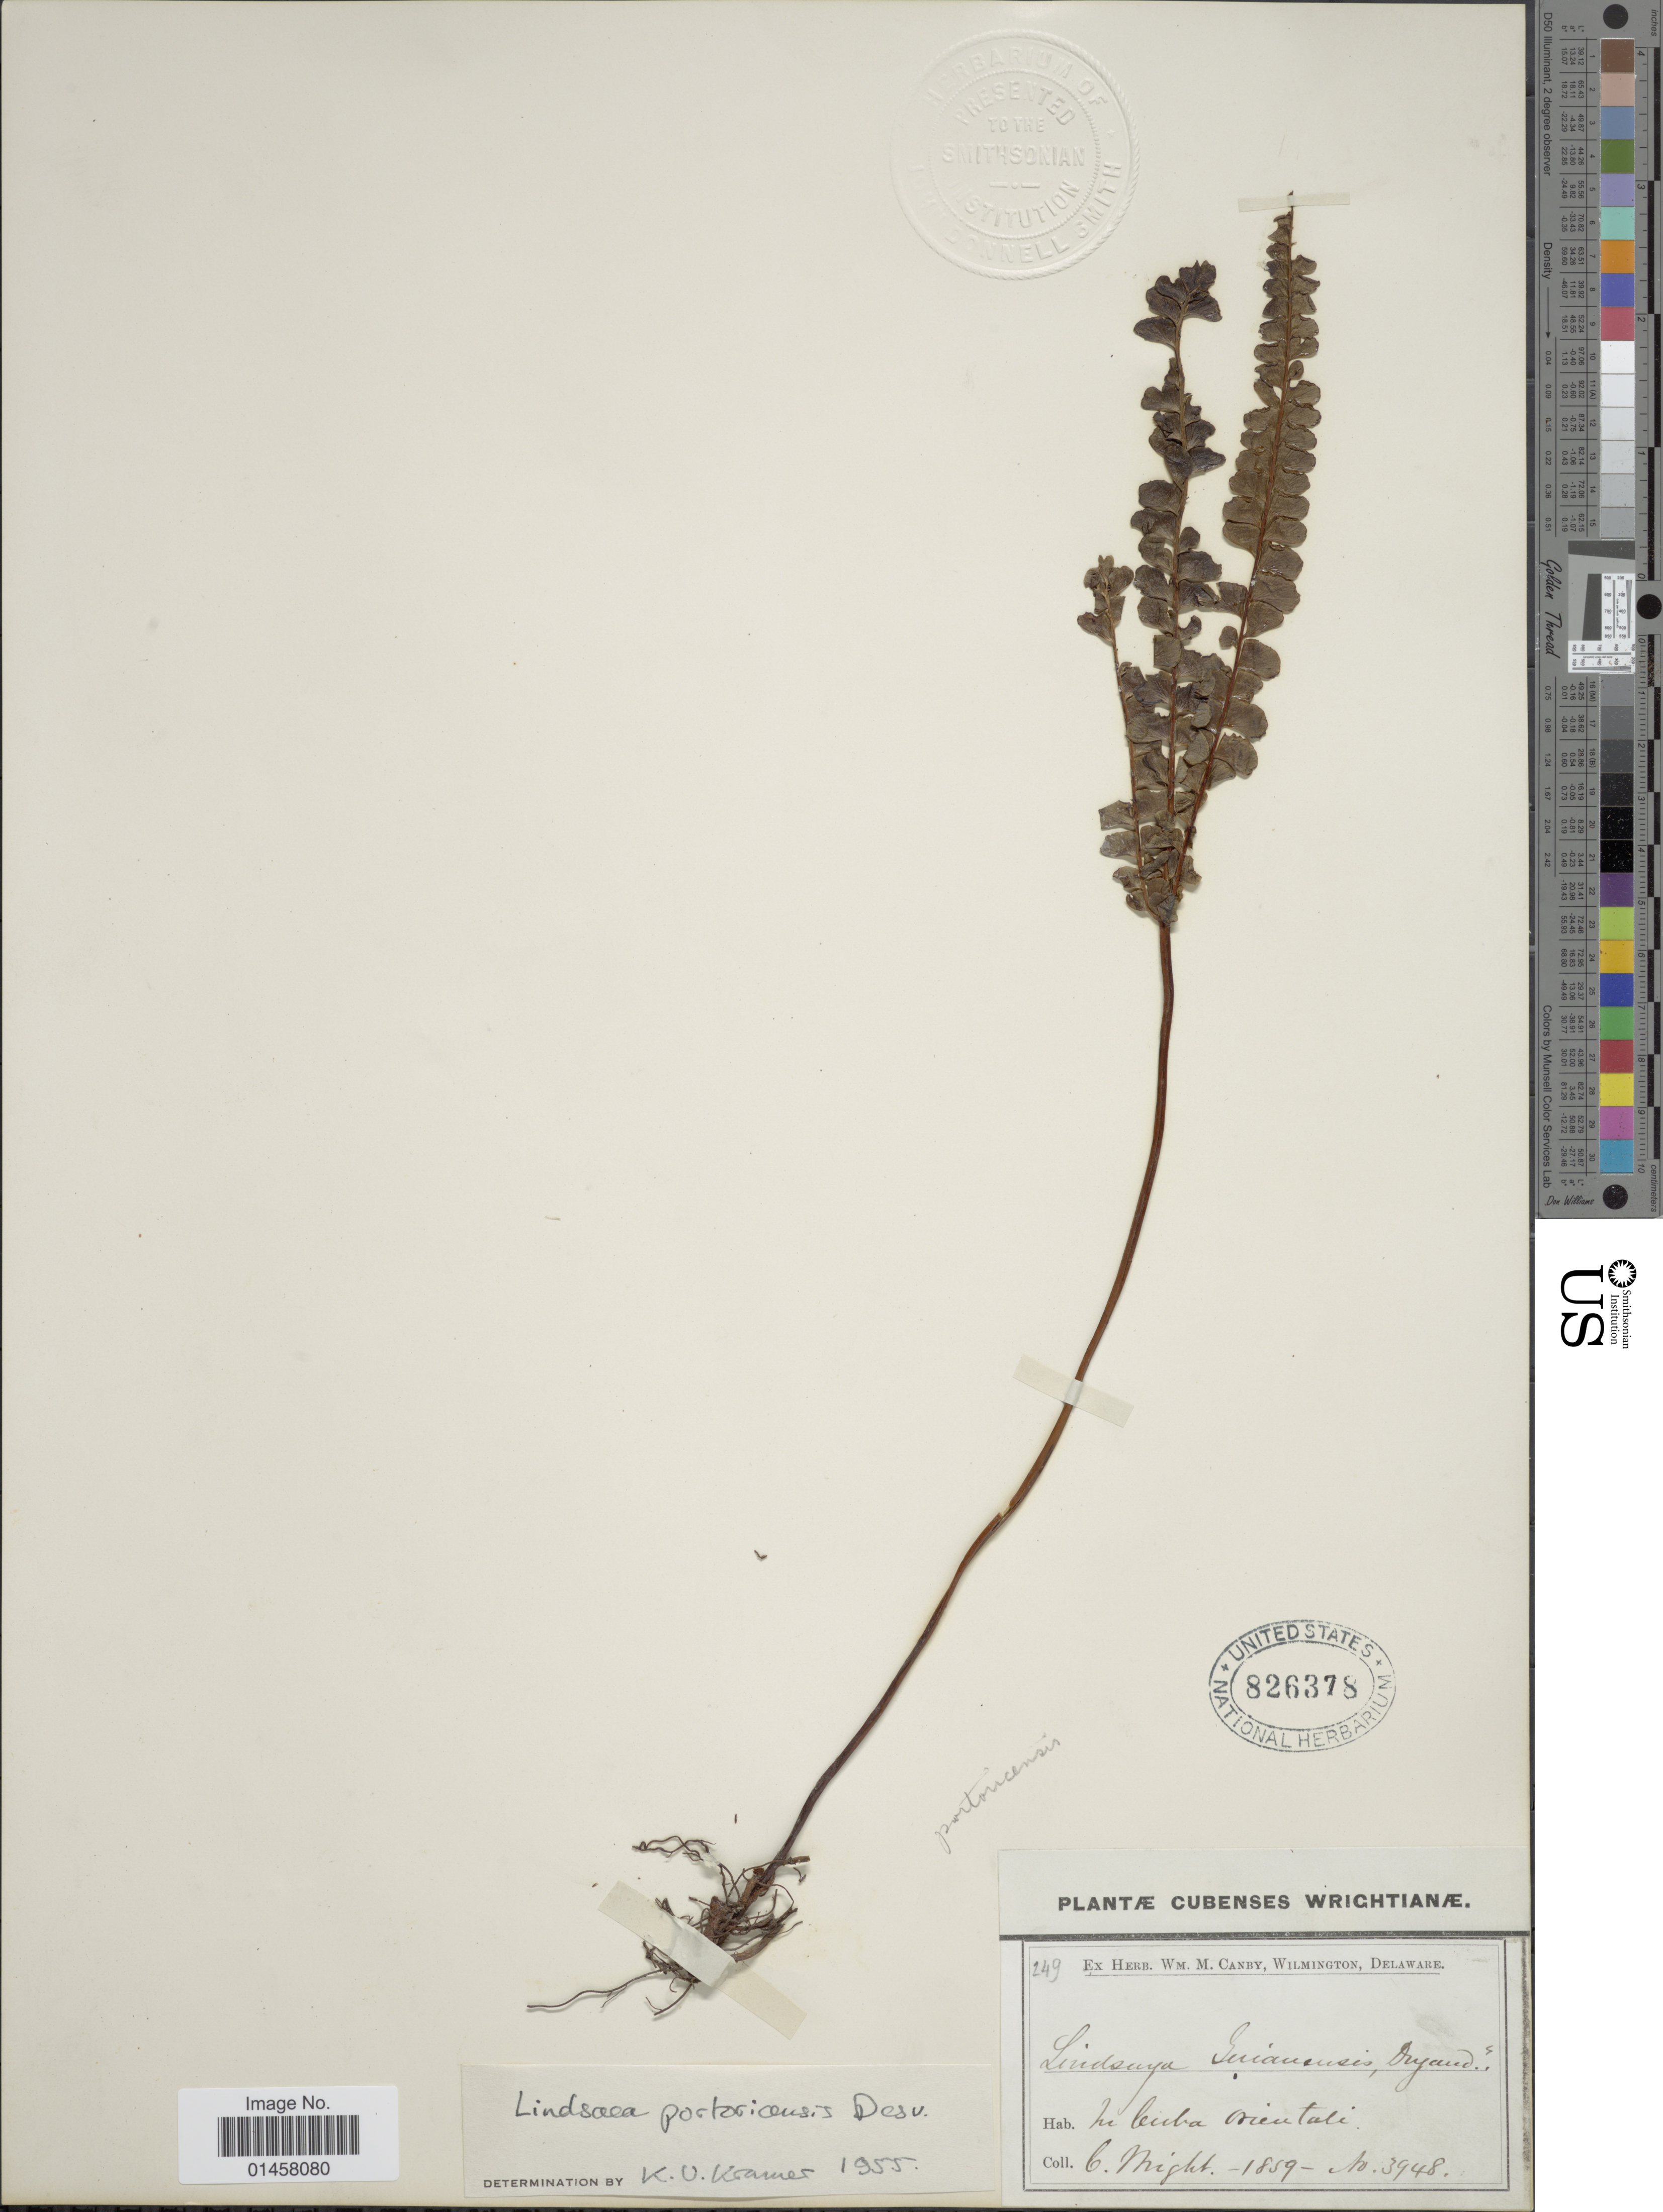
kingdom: Plantae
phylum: Tracheophyta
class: Polypodiopsida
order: Polypodiales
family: Lindsaeaceae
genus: Lindsaea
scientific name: Lindsaea portoricensis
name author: Desv.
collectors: C. Wright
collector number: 3948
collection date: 1859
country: Cuba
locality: In cuba orientali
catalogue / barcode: US 826378